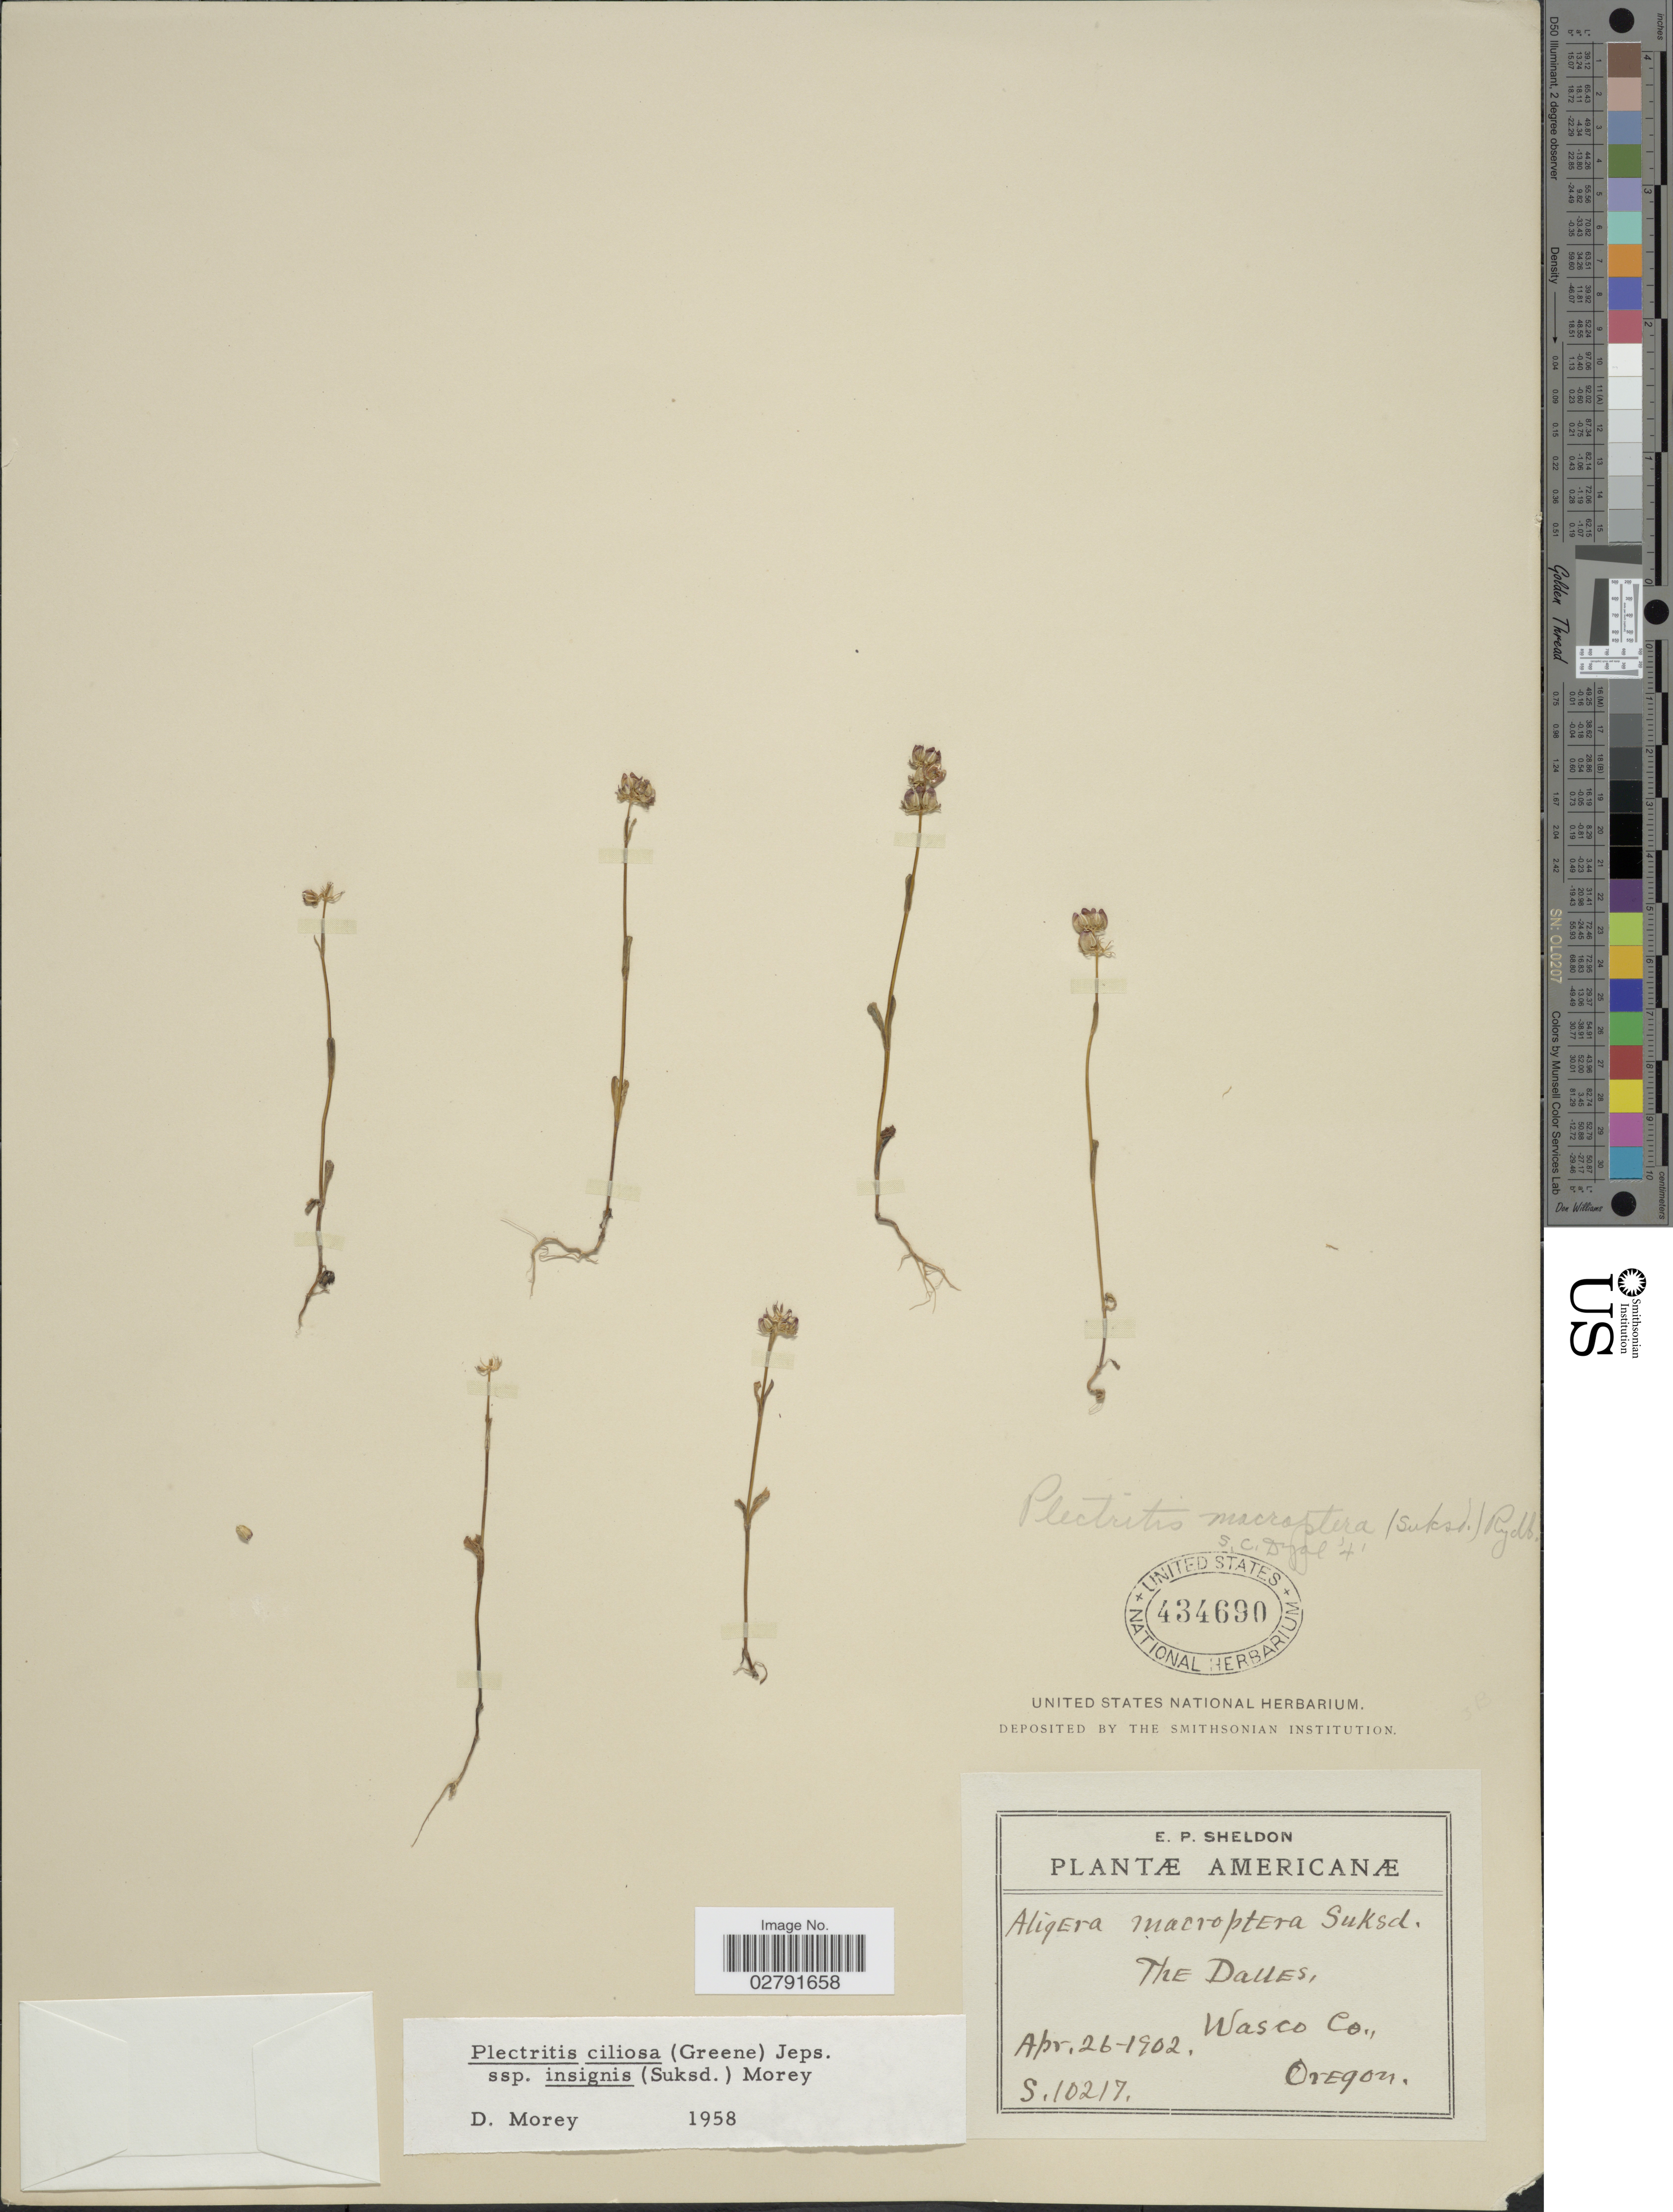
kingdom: Plantae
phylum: Tracheophyta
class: Magnoliopsida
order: Dipsacales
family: Caprifoliaceae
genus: Plectritis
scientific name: Plectritis ciliosa subsp. insignis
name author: (Suksd.) Morey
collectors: E. P. Sheldon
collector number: S.10217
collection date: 1902-04-26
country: United States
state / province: Oregon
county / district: Wasco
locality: Americanæ. The Dalles, Wasco Co.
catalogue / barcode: US 434690